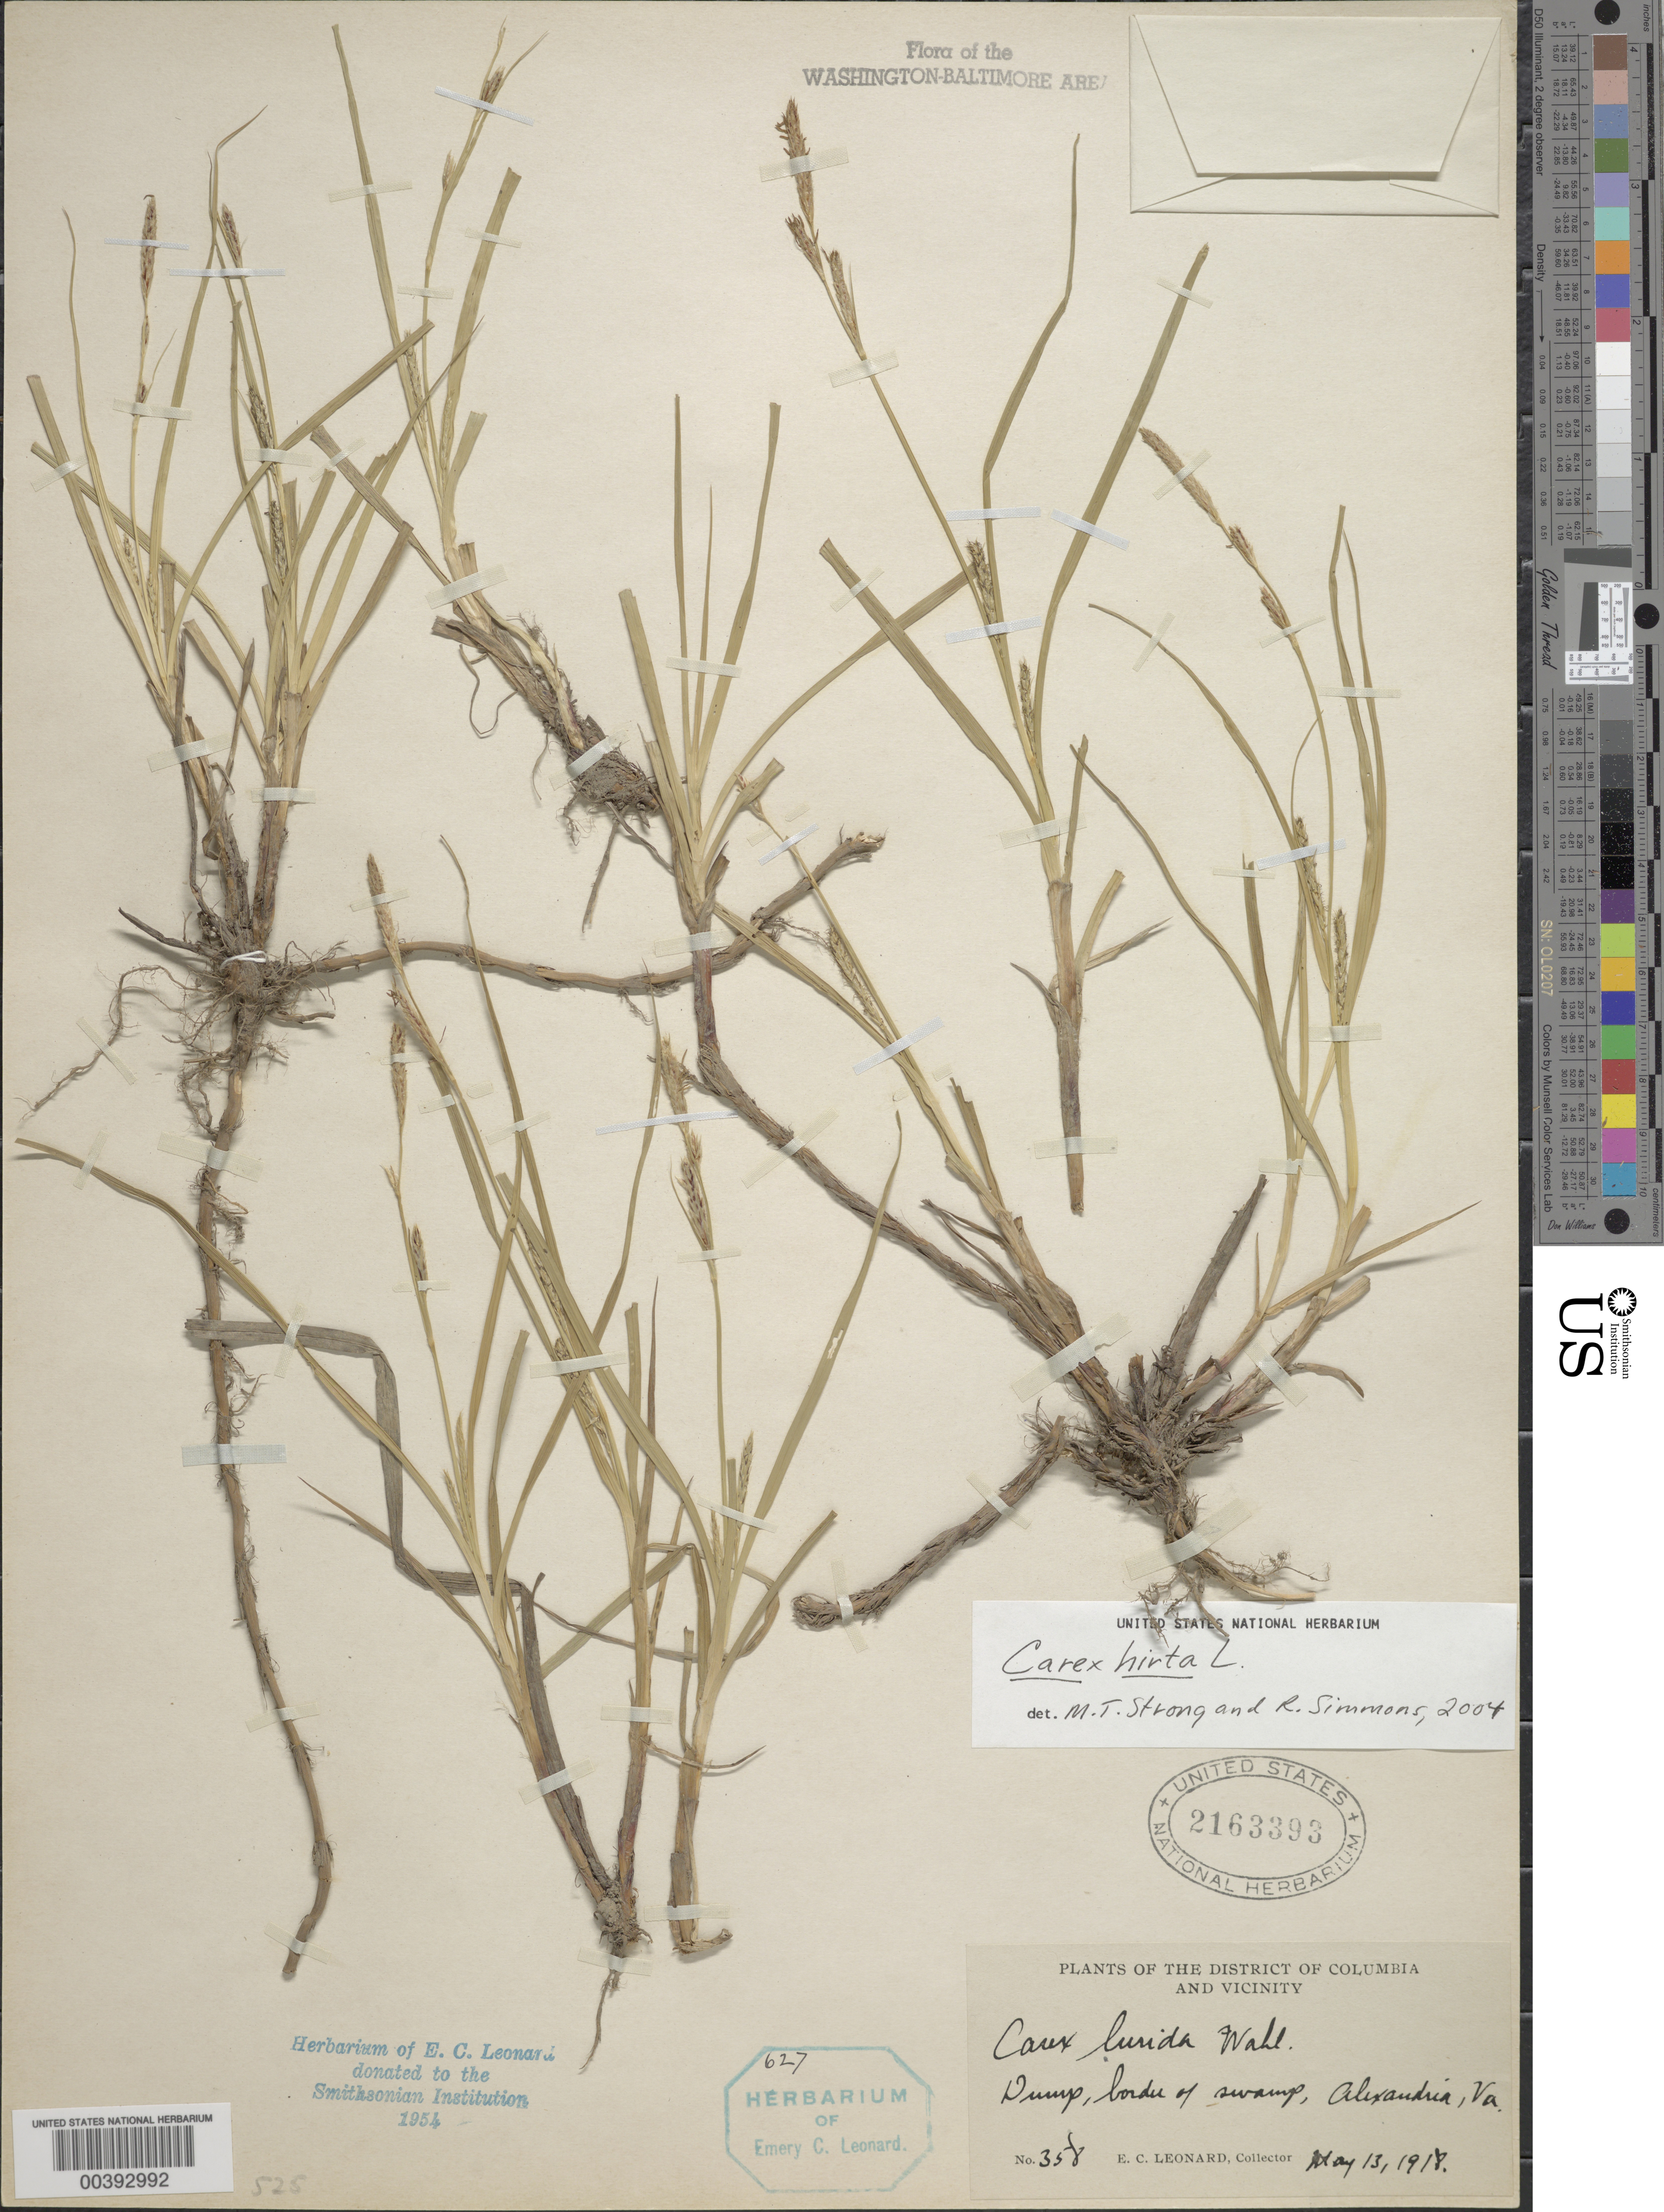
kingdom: Plantae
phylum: Tracheophyta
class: Liliopsida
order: Poales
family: Cyperaceae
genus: Carex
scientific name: Carex hirta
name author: L.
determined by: Strong, M. T.; Simmons, R. H.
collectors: E. C. Leonard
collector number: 358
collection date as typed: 13 May 1918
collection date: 1918-05-13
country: United States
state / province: Virginia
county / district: City of Alexandria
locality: Alexandria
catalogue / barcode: US 2163393